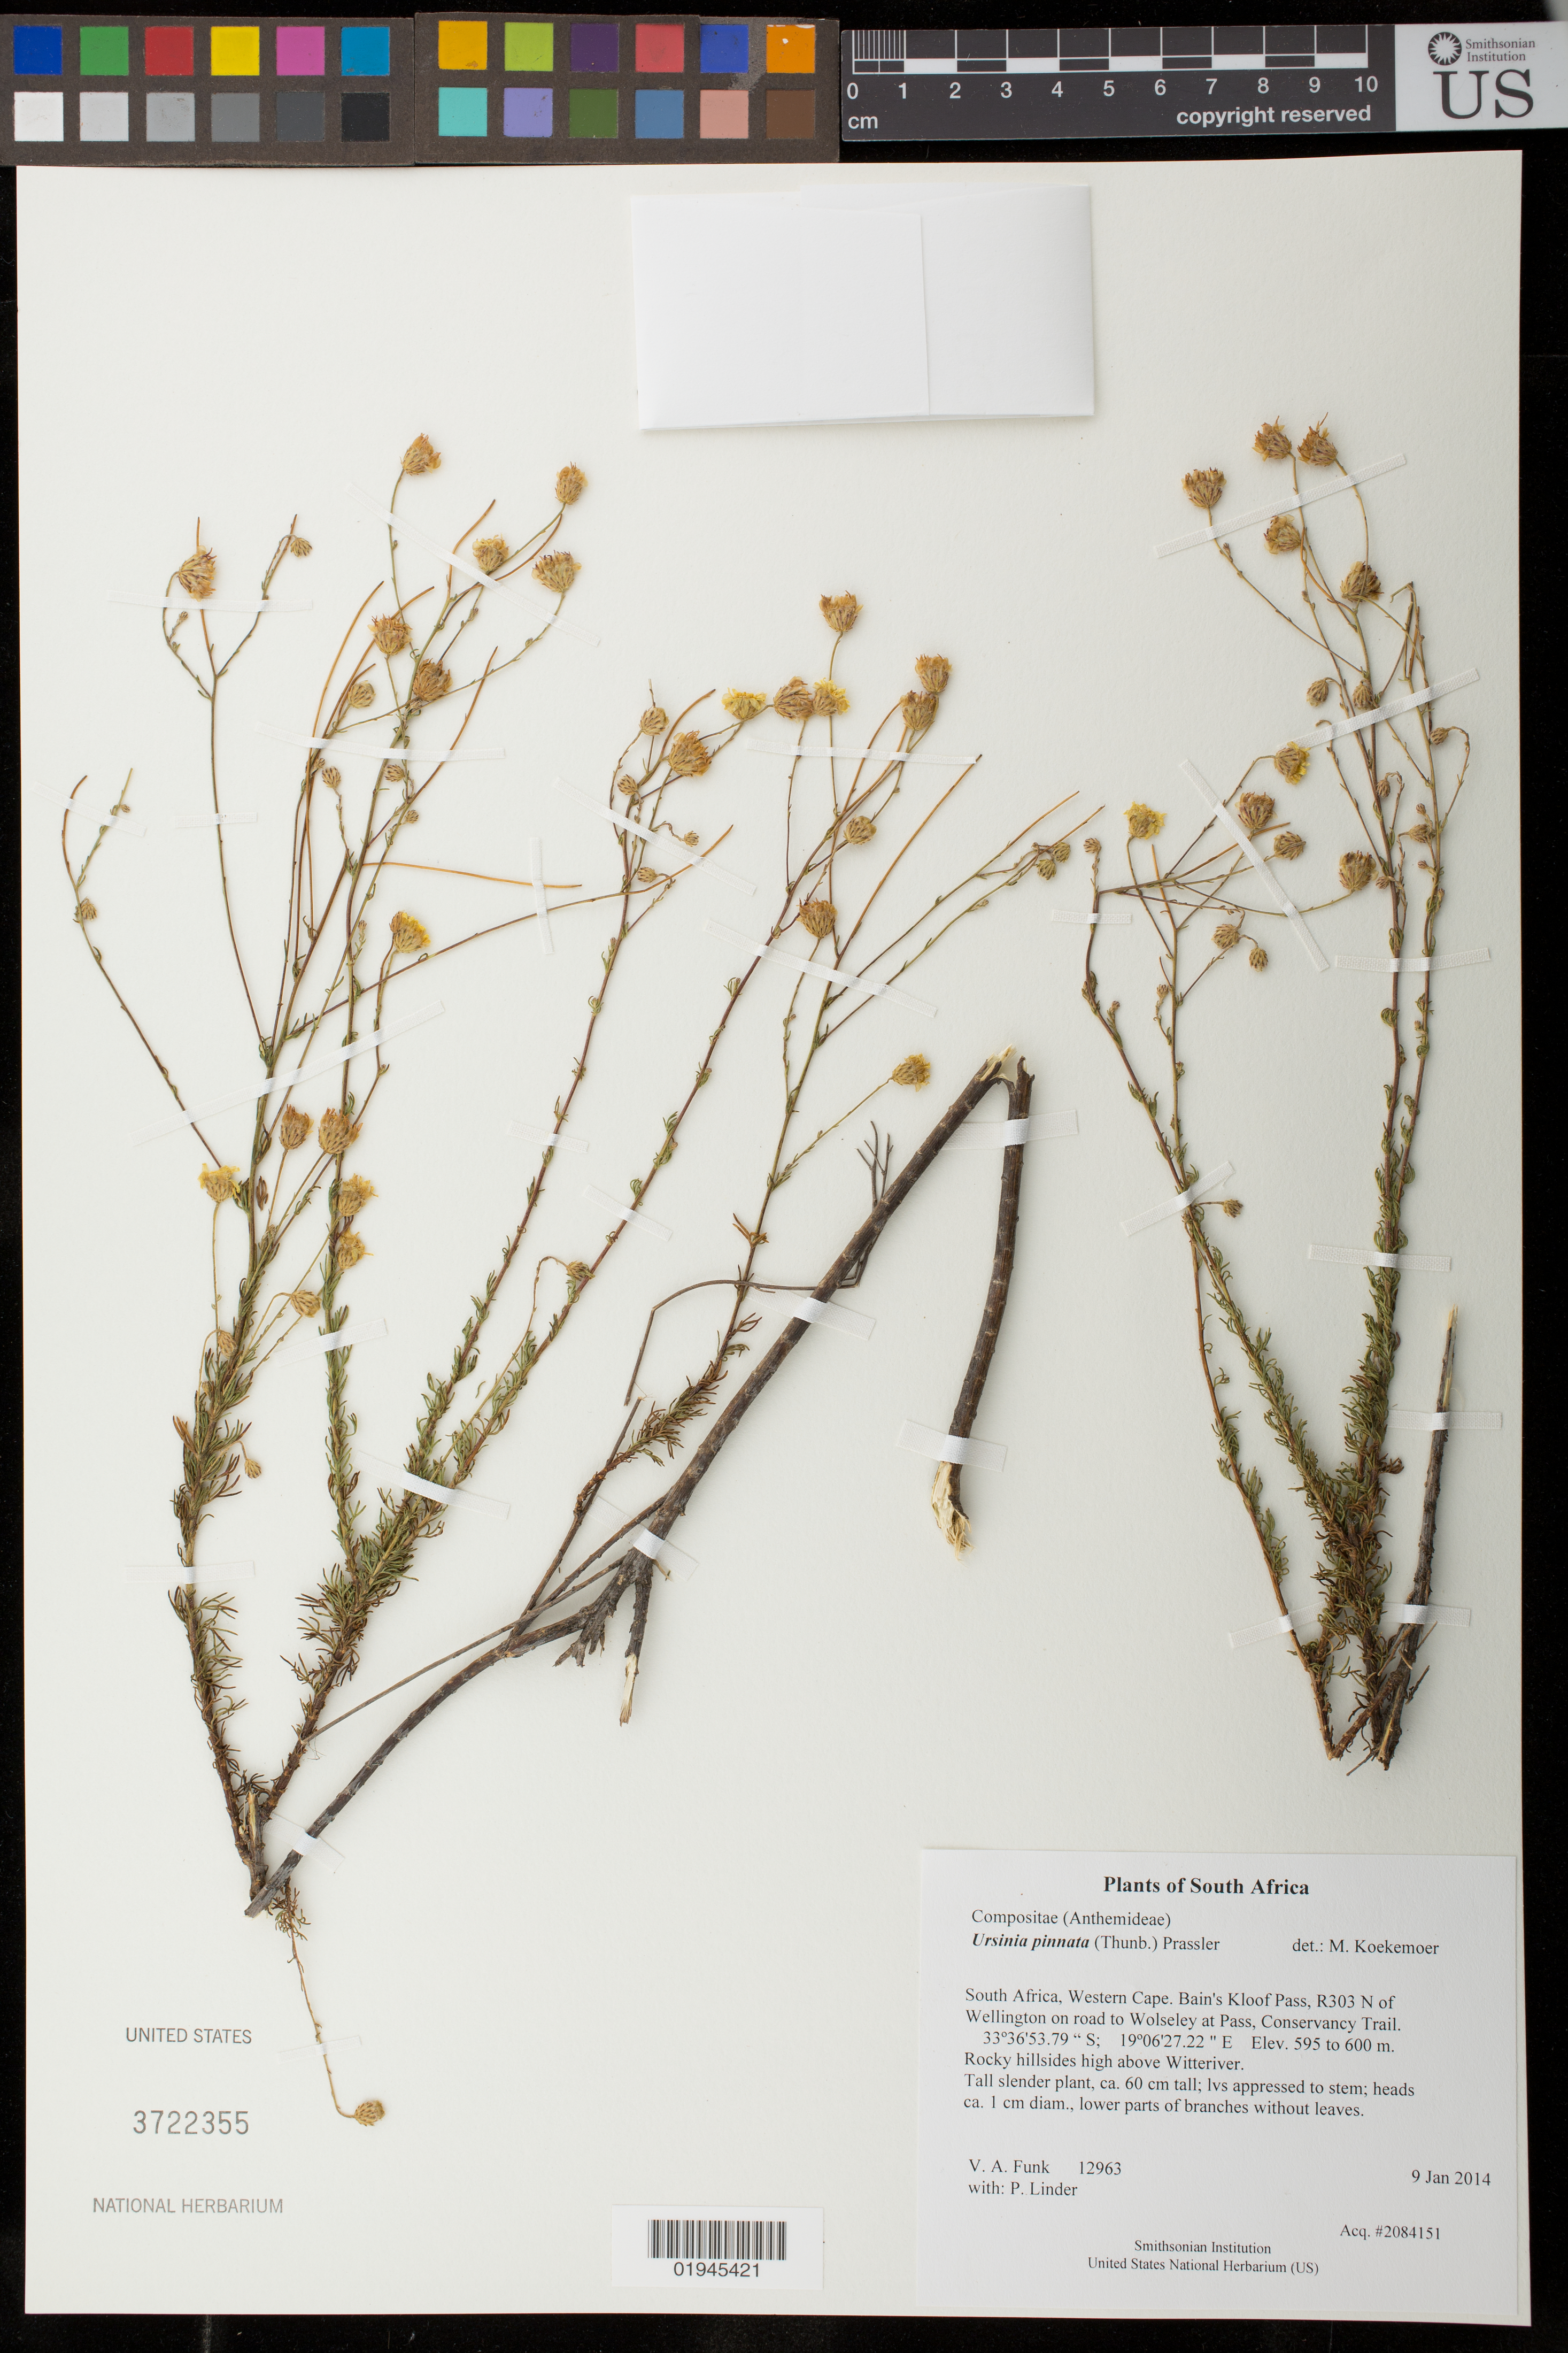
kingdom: Plantae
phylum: Tracheophyta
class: Magnoliopsida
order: Asterales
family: Asteraceae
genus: Ursinia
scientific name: Ursinia pinnata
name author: (Thunb.) Prassler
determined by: Koekemoer, M.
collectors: P. Linder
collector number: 12963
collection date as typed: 9 Jan 2014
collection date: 2014-01-09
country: South Africa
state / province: Western Cape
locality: Bain's Kloof Pass, R303 N of Wellington on road to Wolseley at Pass, Conservancy Trail.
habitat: Rocky hillsides high above Witteriver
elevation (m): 595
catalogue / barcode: US 3722355